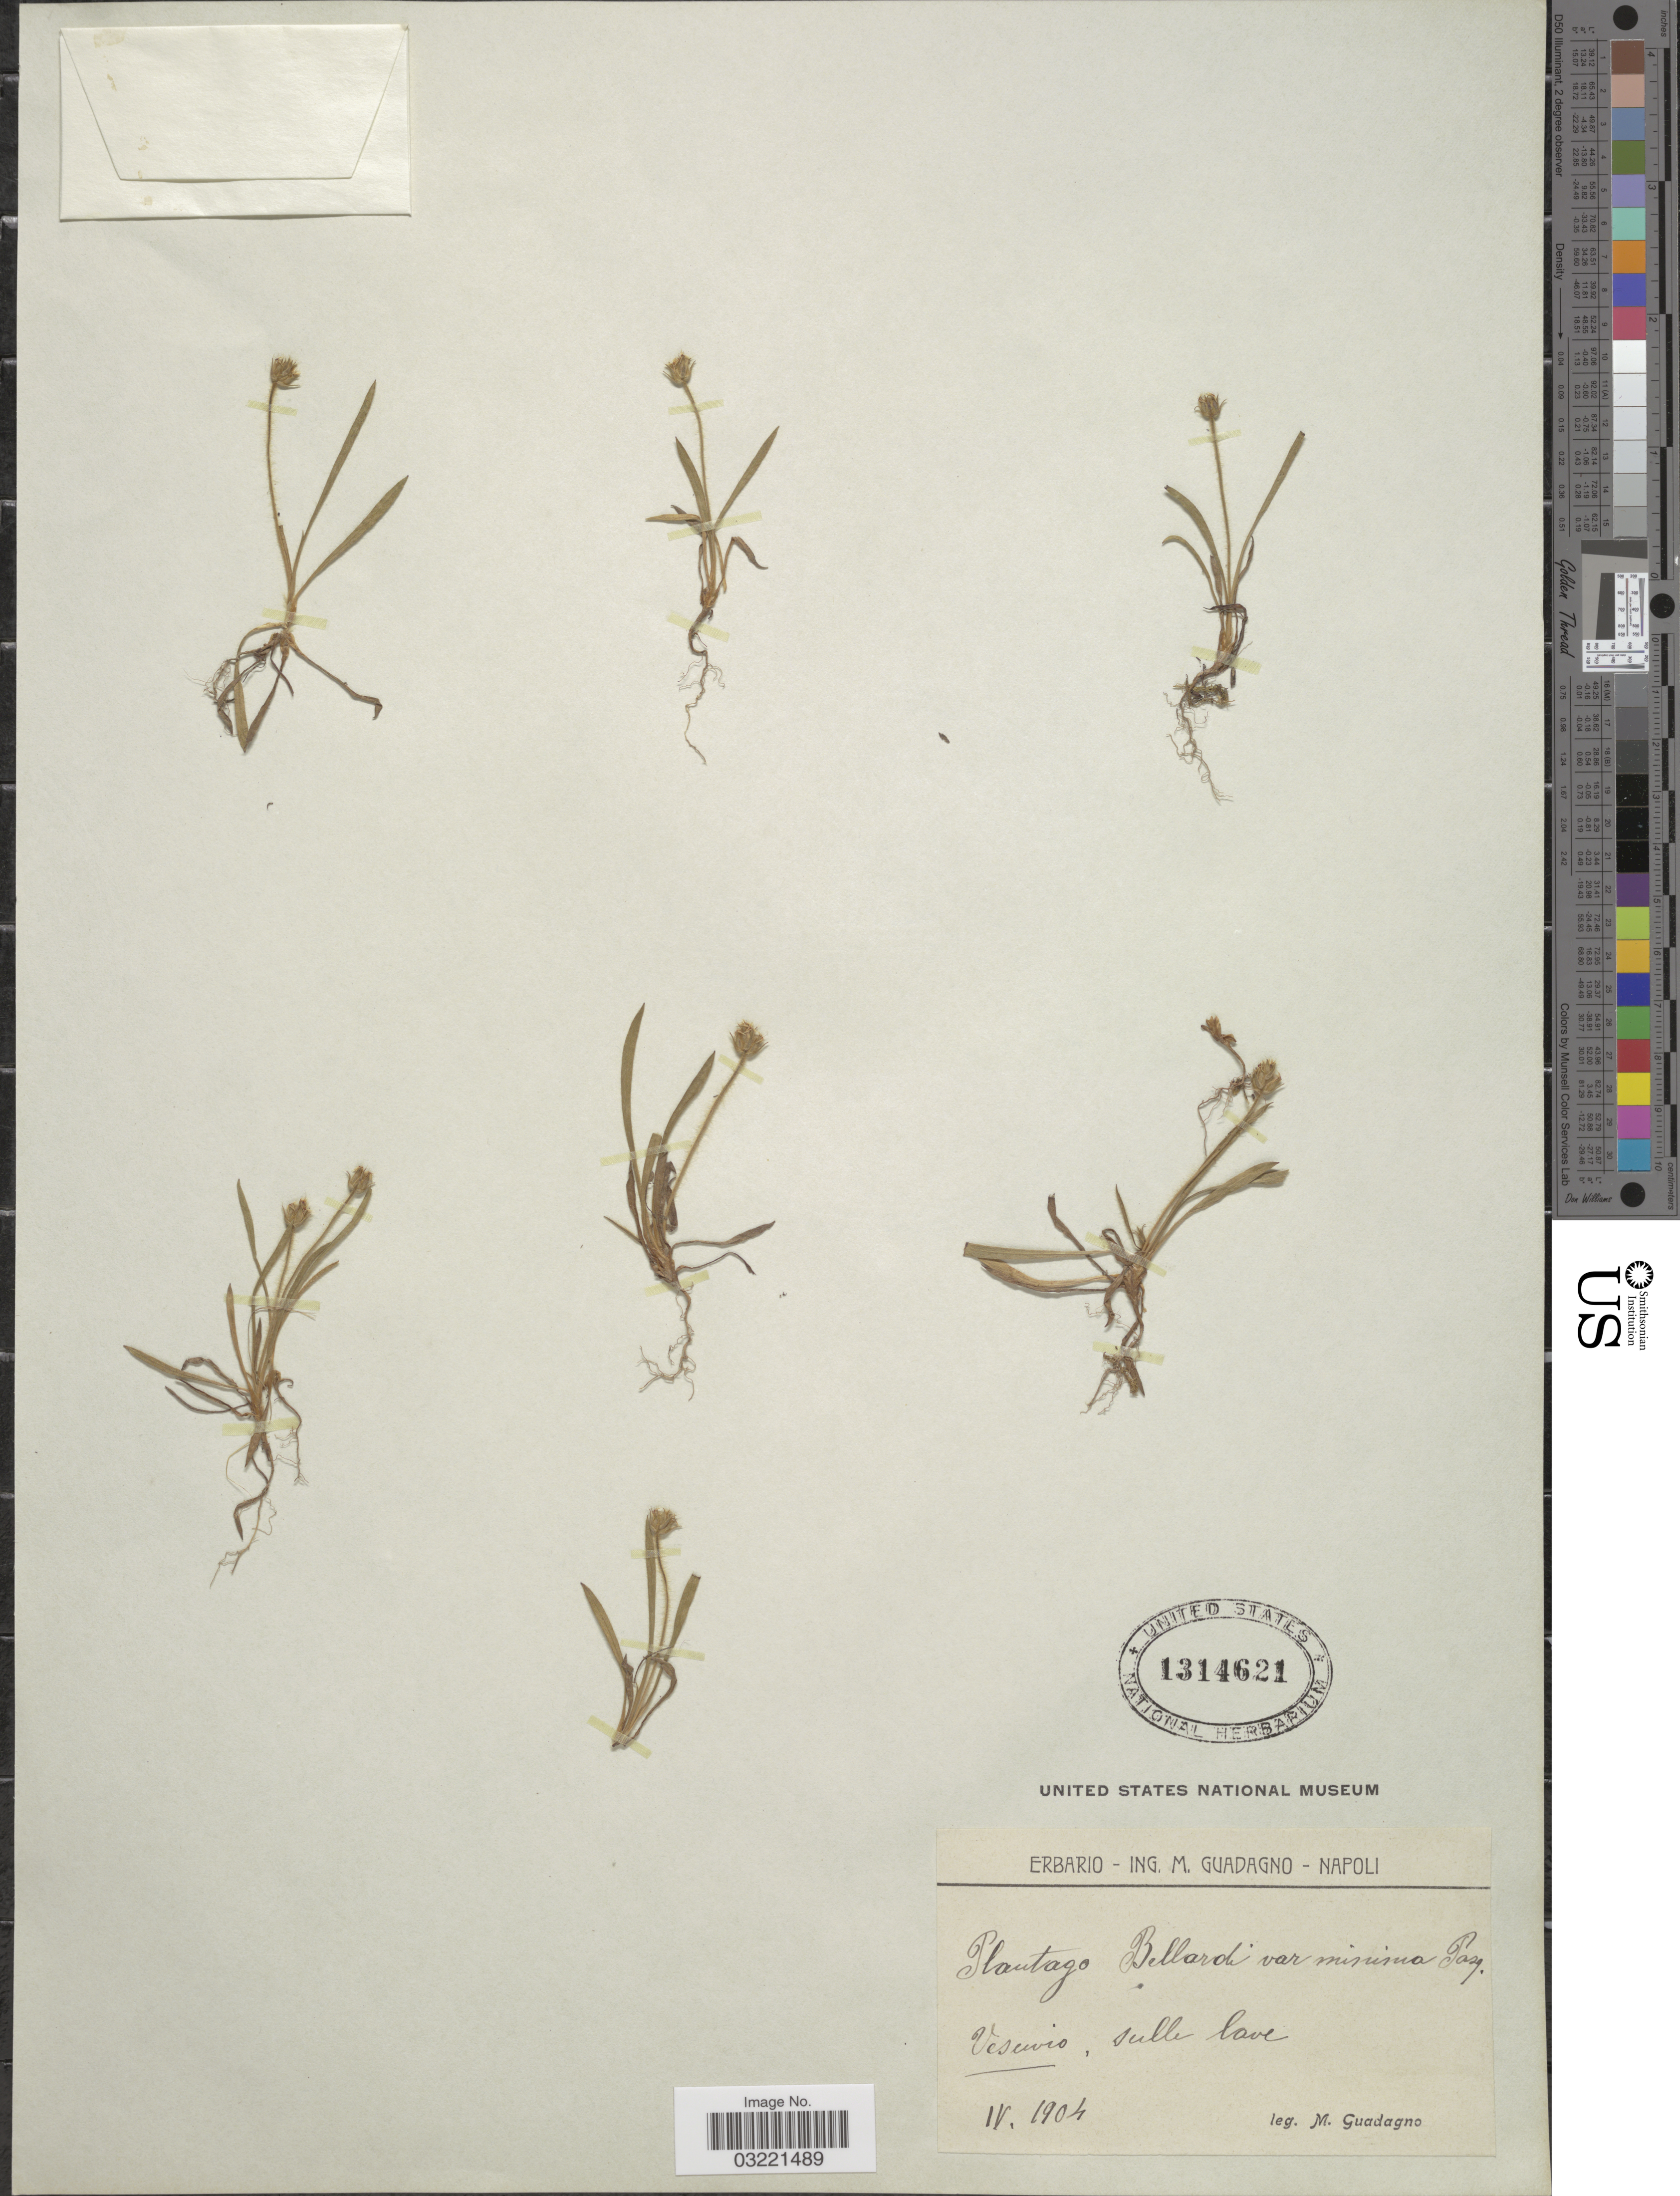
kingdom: Plantae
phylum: Tracheophyta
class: Magnoliopsida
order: Lamiales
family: Plantaginaceae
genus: Plantago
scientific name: Plantago bellardi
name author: All.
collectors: M. Guadagno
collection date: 1904-04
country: Italy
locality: Vesuvio.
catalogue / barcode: US 1314621